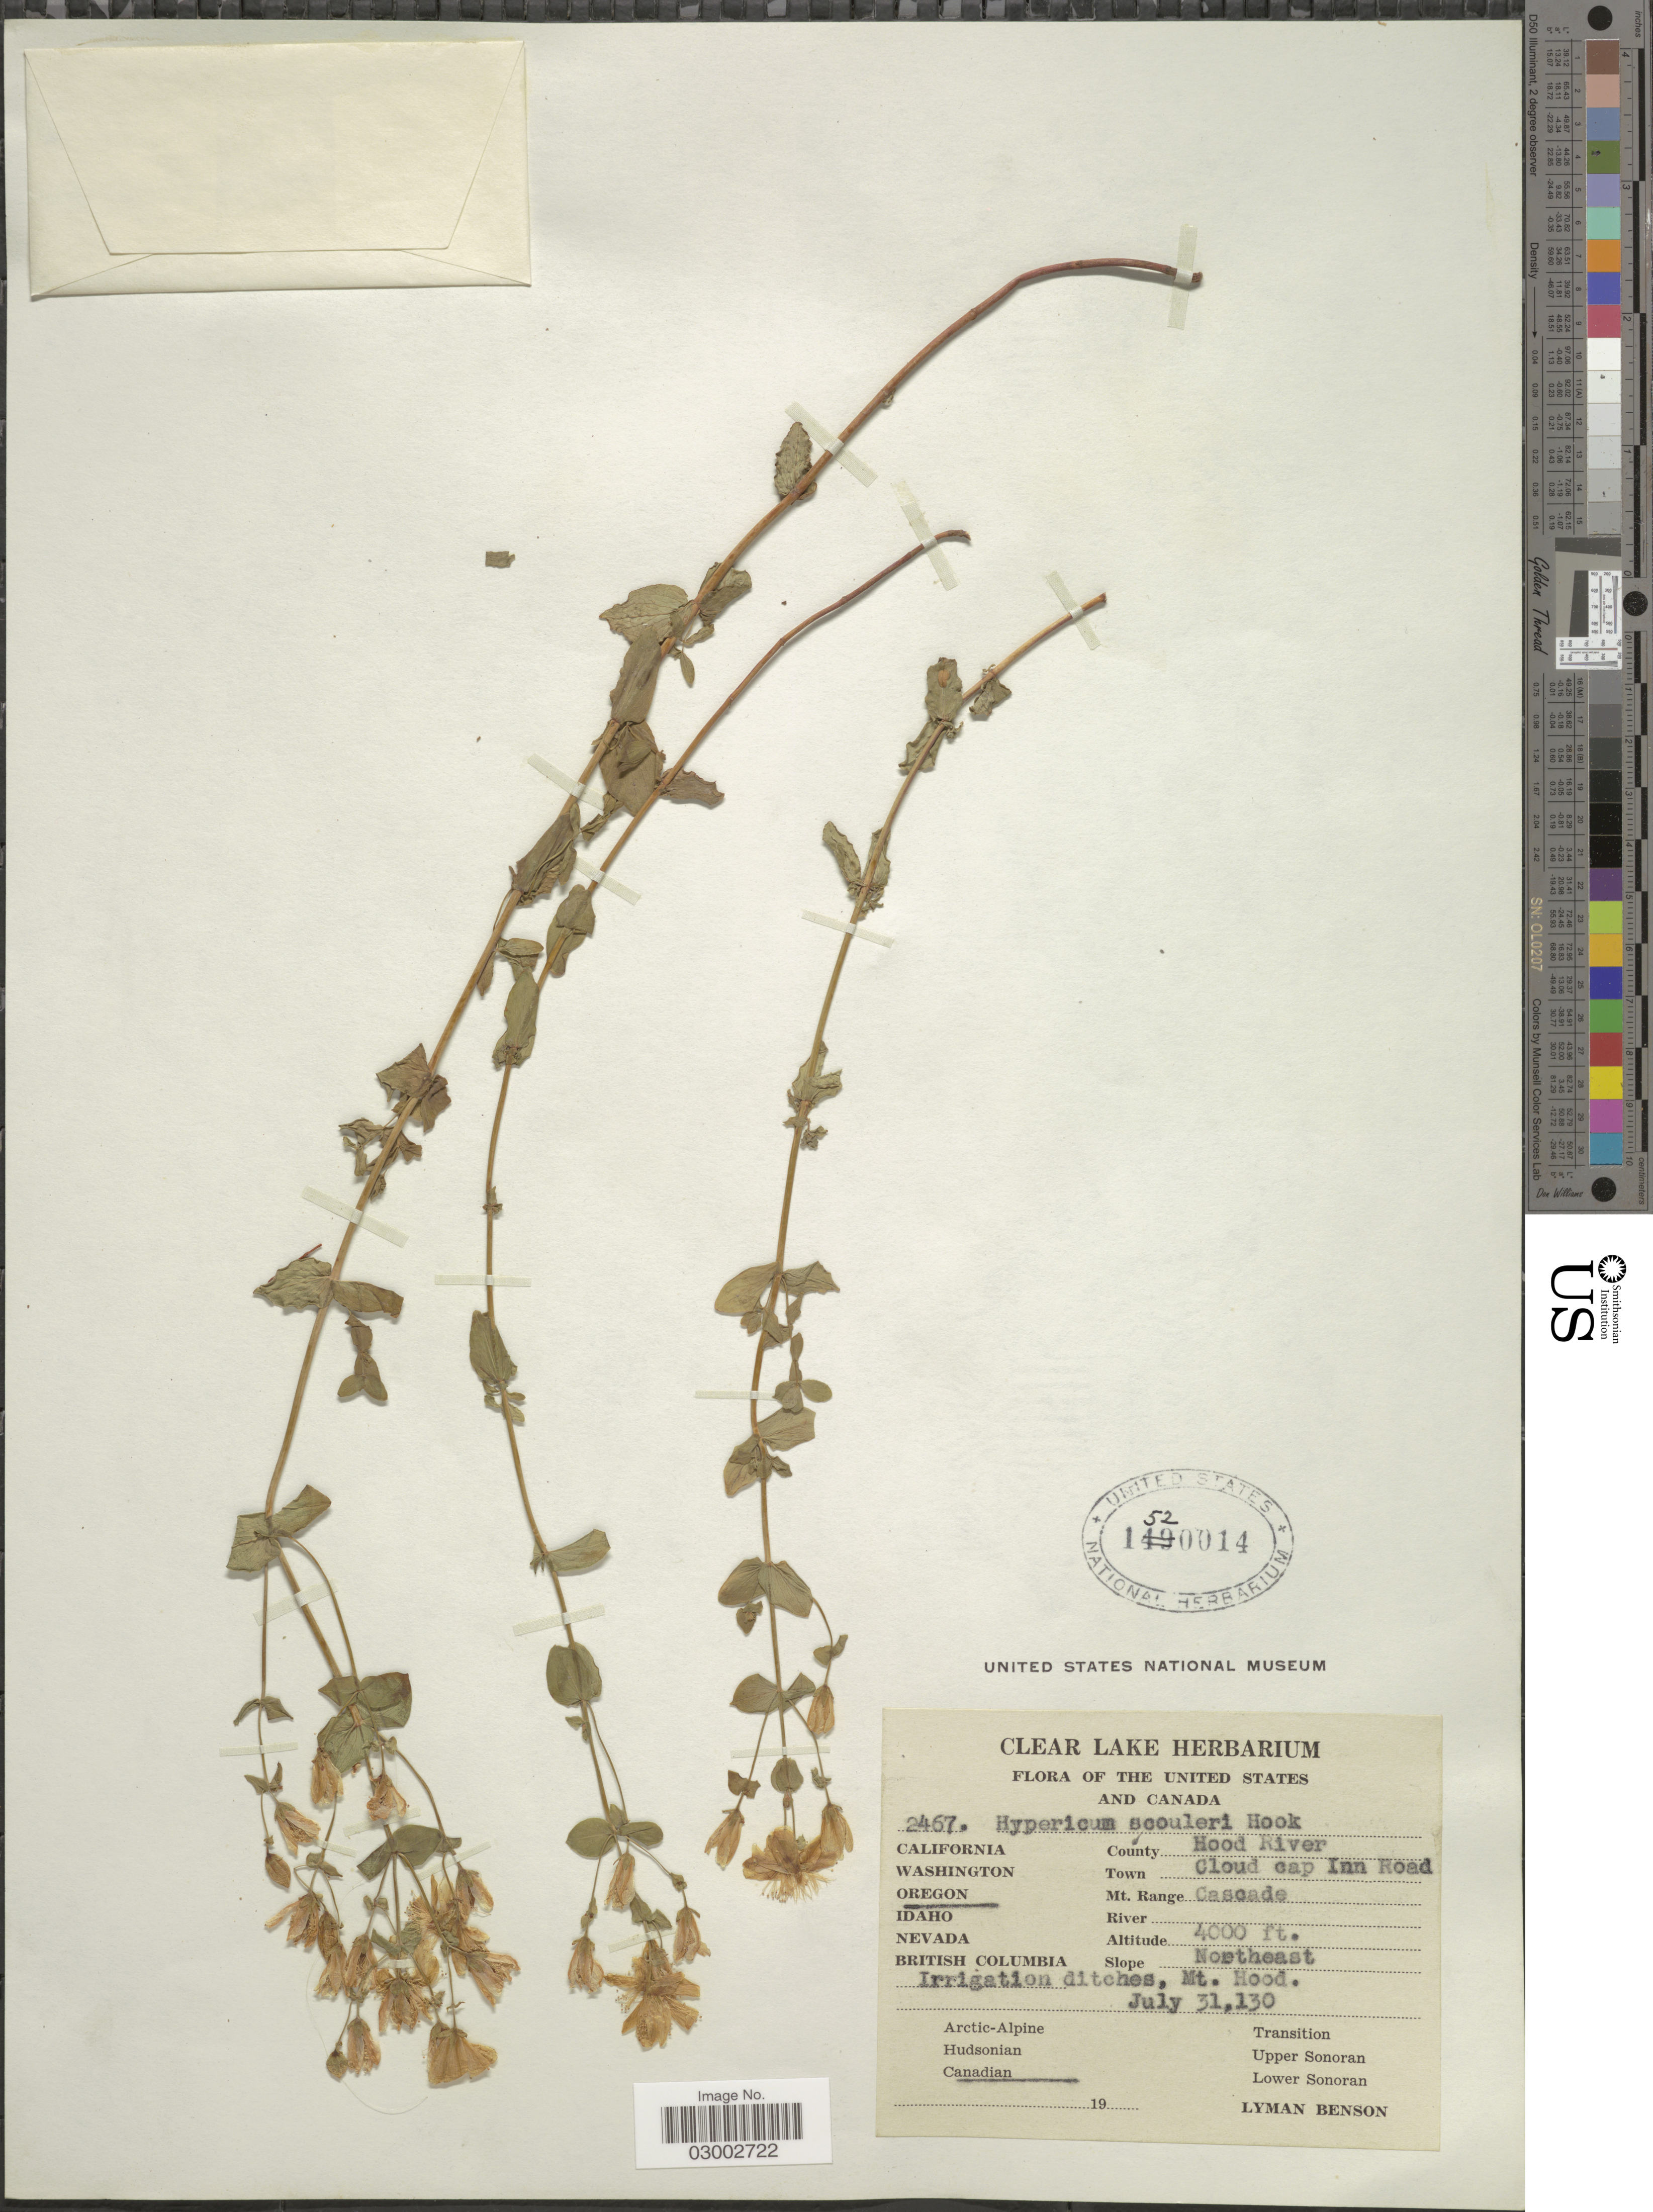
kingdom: Plantae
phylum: Tracheophyta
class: Magnoliopsida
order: Malpighiales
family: Hypericaceae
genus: Hypericum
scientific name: Hypericum scouleri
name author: Hook.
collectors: L. D. Benson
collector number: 2467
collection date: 1930-07-31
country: United States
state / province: Oregon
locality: County Hood River. Town Cloud cap Inn Road. Mt. Range Cascade. Slope Northeast. Irrigation ditches, Mt. Hood.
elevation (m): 1219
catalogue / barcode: US 1520014